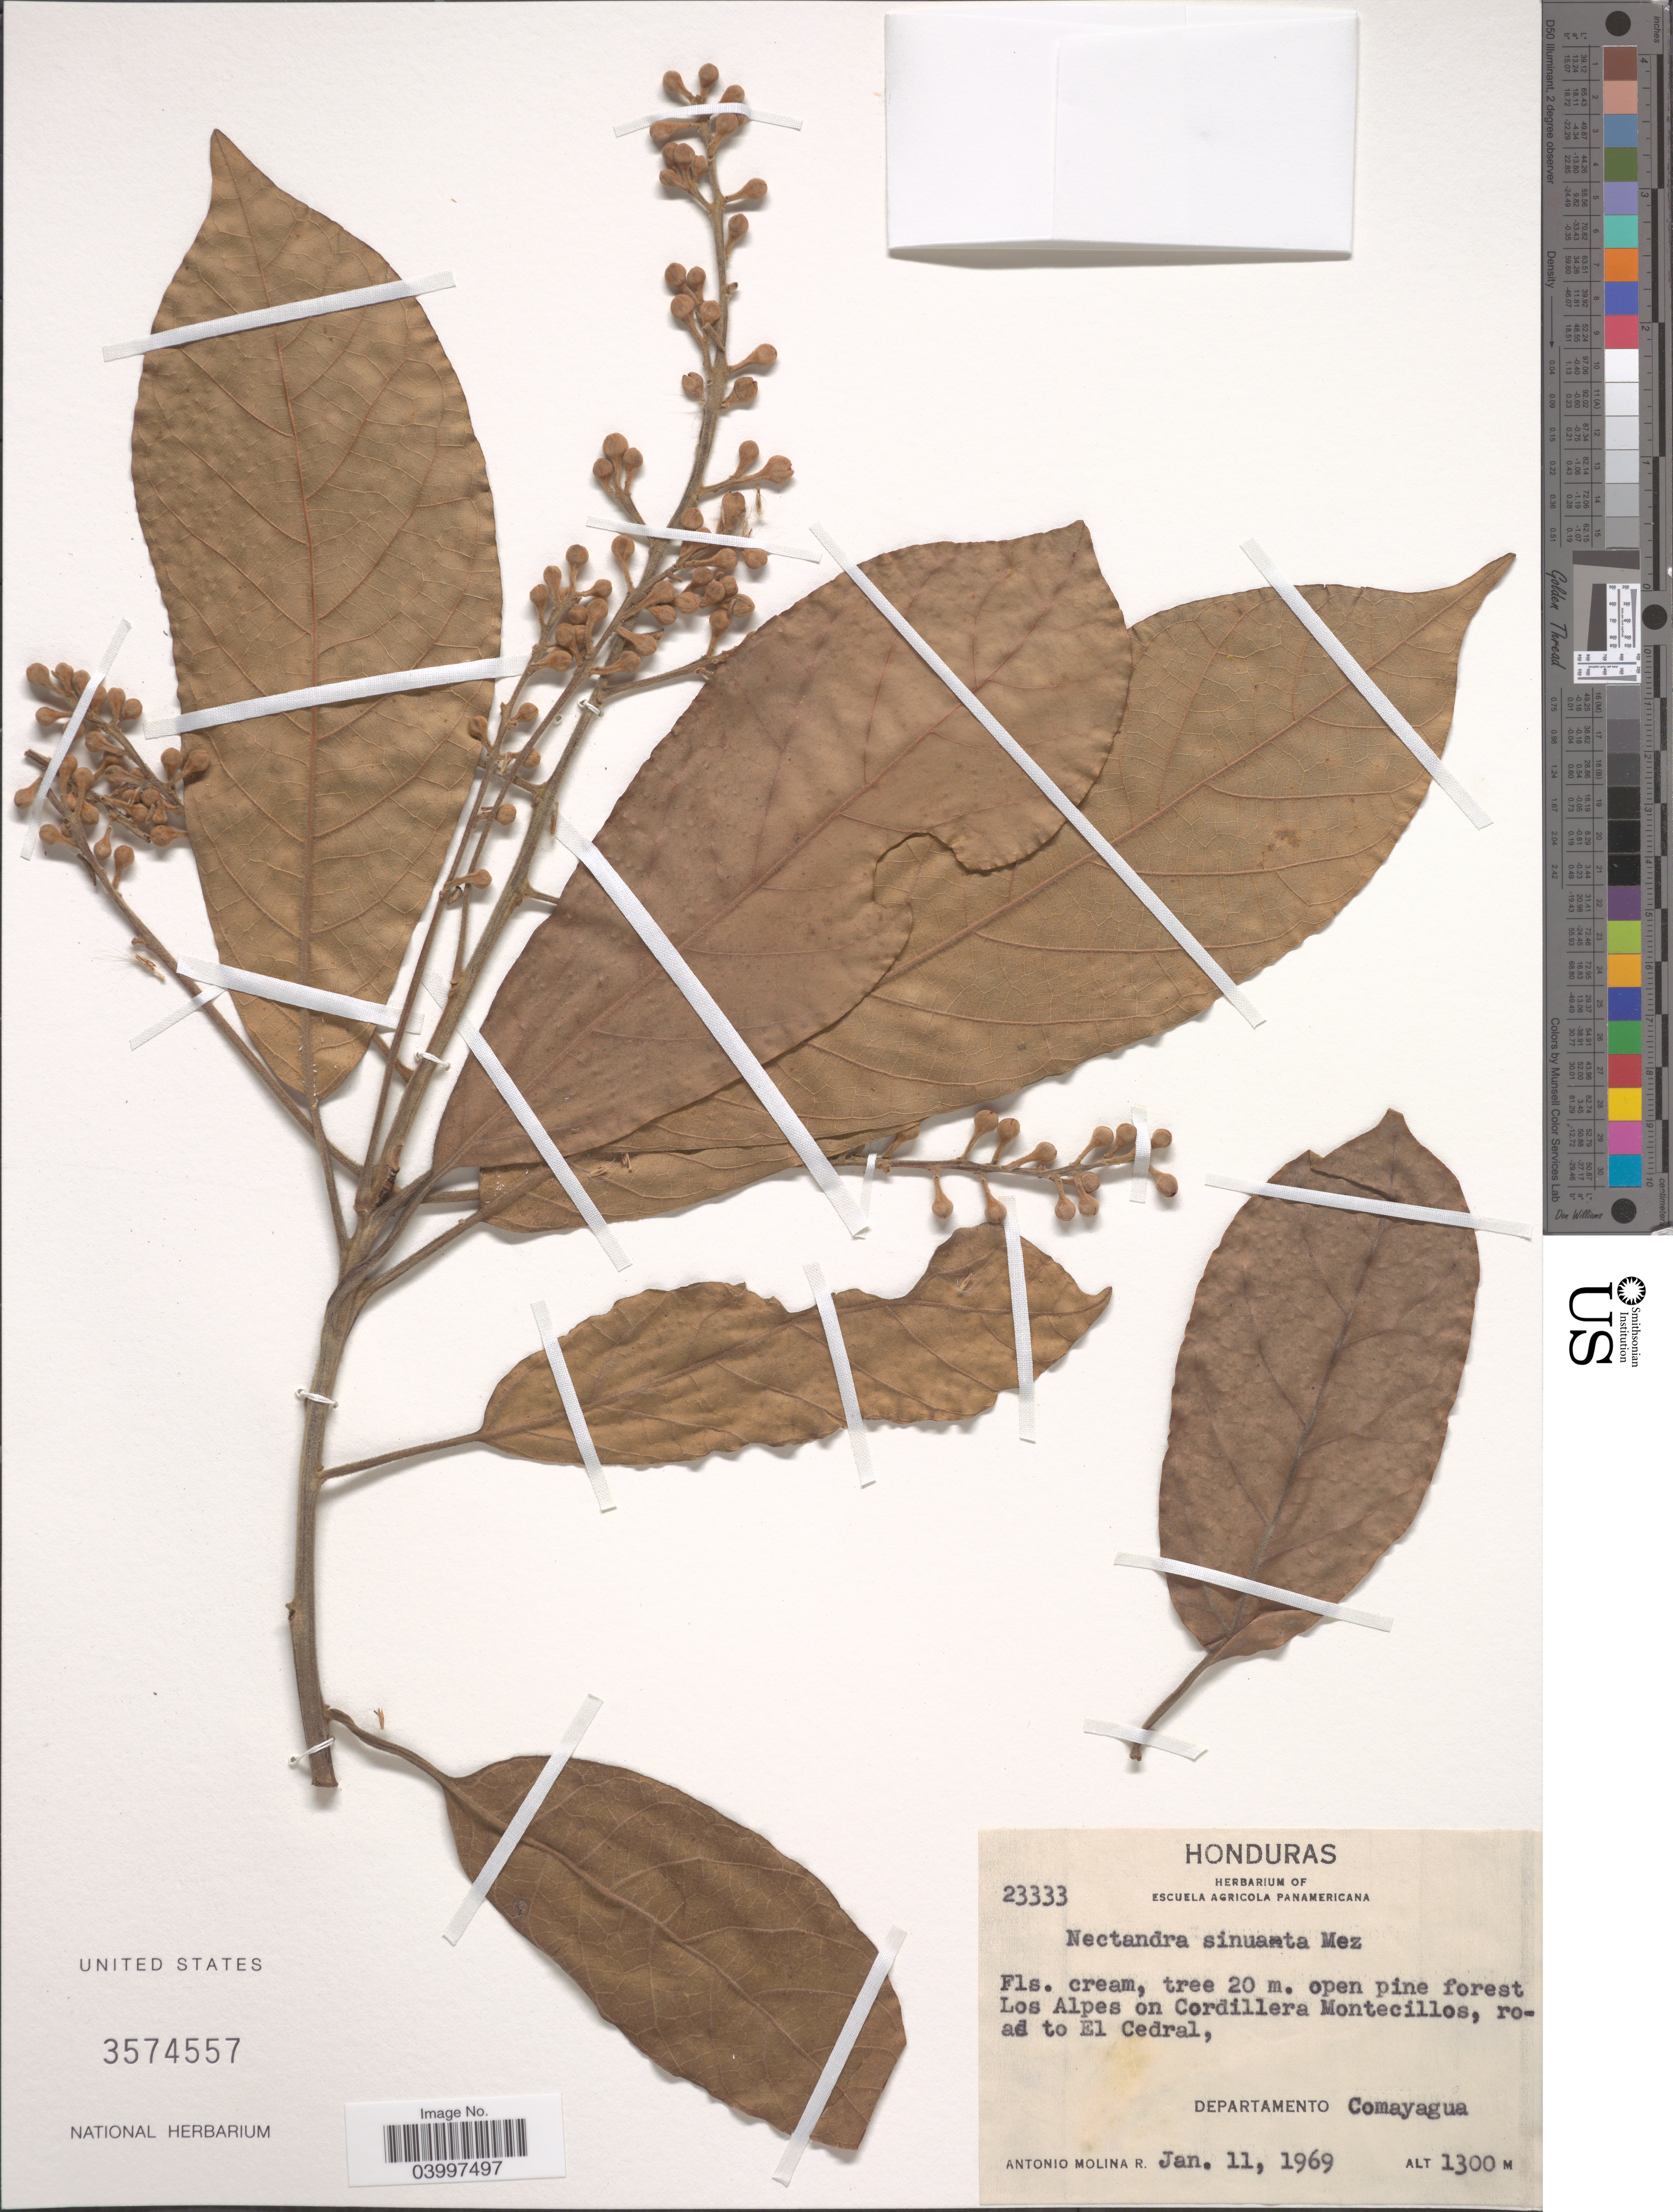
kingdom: Plantae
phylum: Tracheophyta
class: Magnoliopsida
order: Laurales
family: Lauraceae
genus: Nectandra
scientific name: Nectandra sinuata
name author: Mez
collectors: A. Molina R.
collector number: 11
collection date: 1969-01-11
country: Honduras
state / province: Comayagua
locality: Los Alpes on Cordillera Montecillo, road to El Cedral, Departamento Comayagua.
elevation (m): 1300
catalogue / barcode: US 3574557